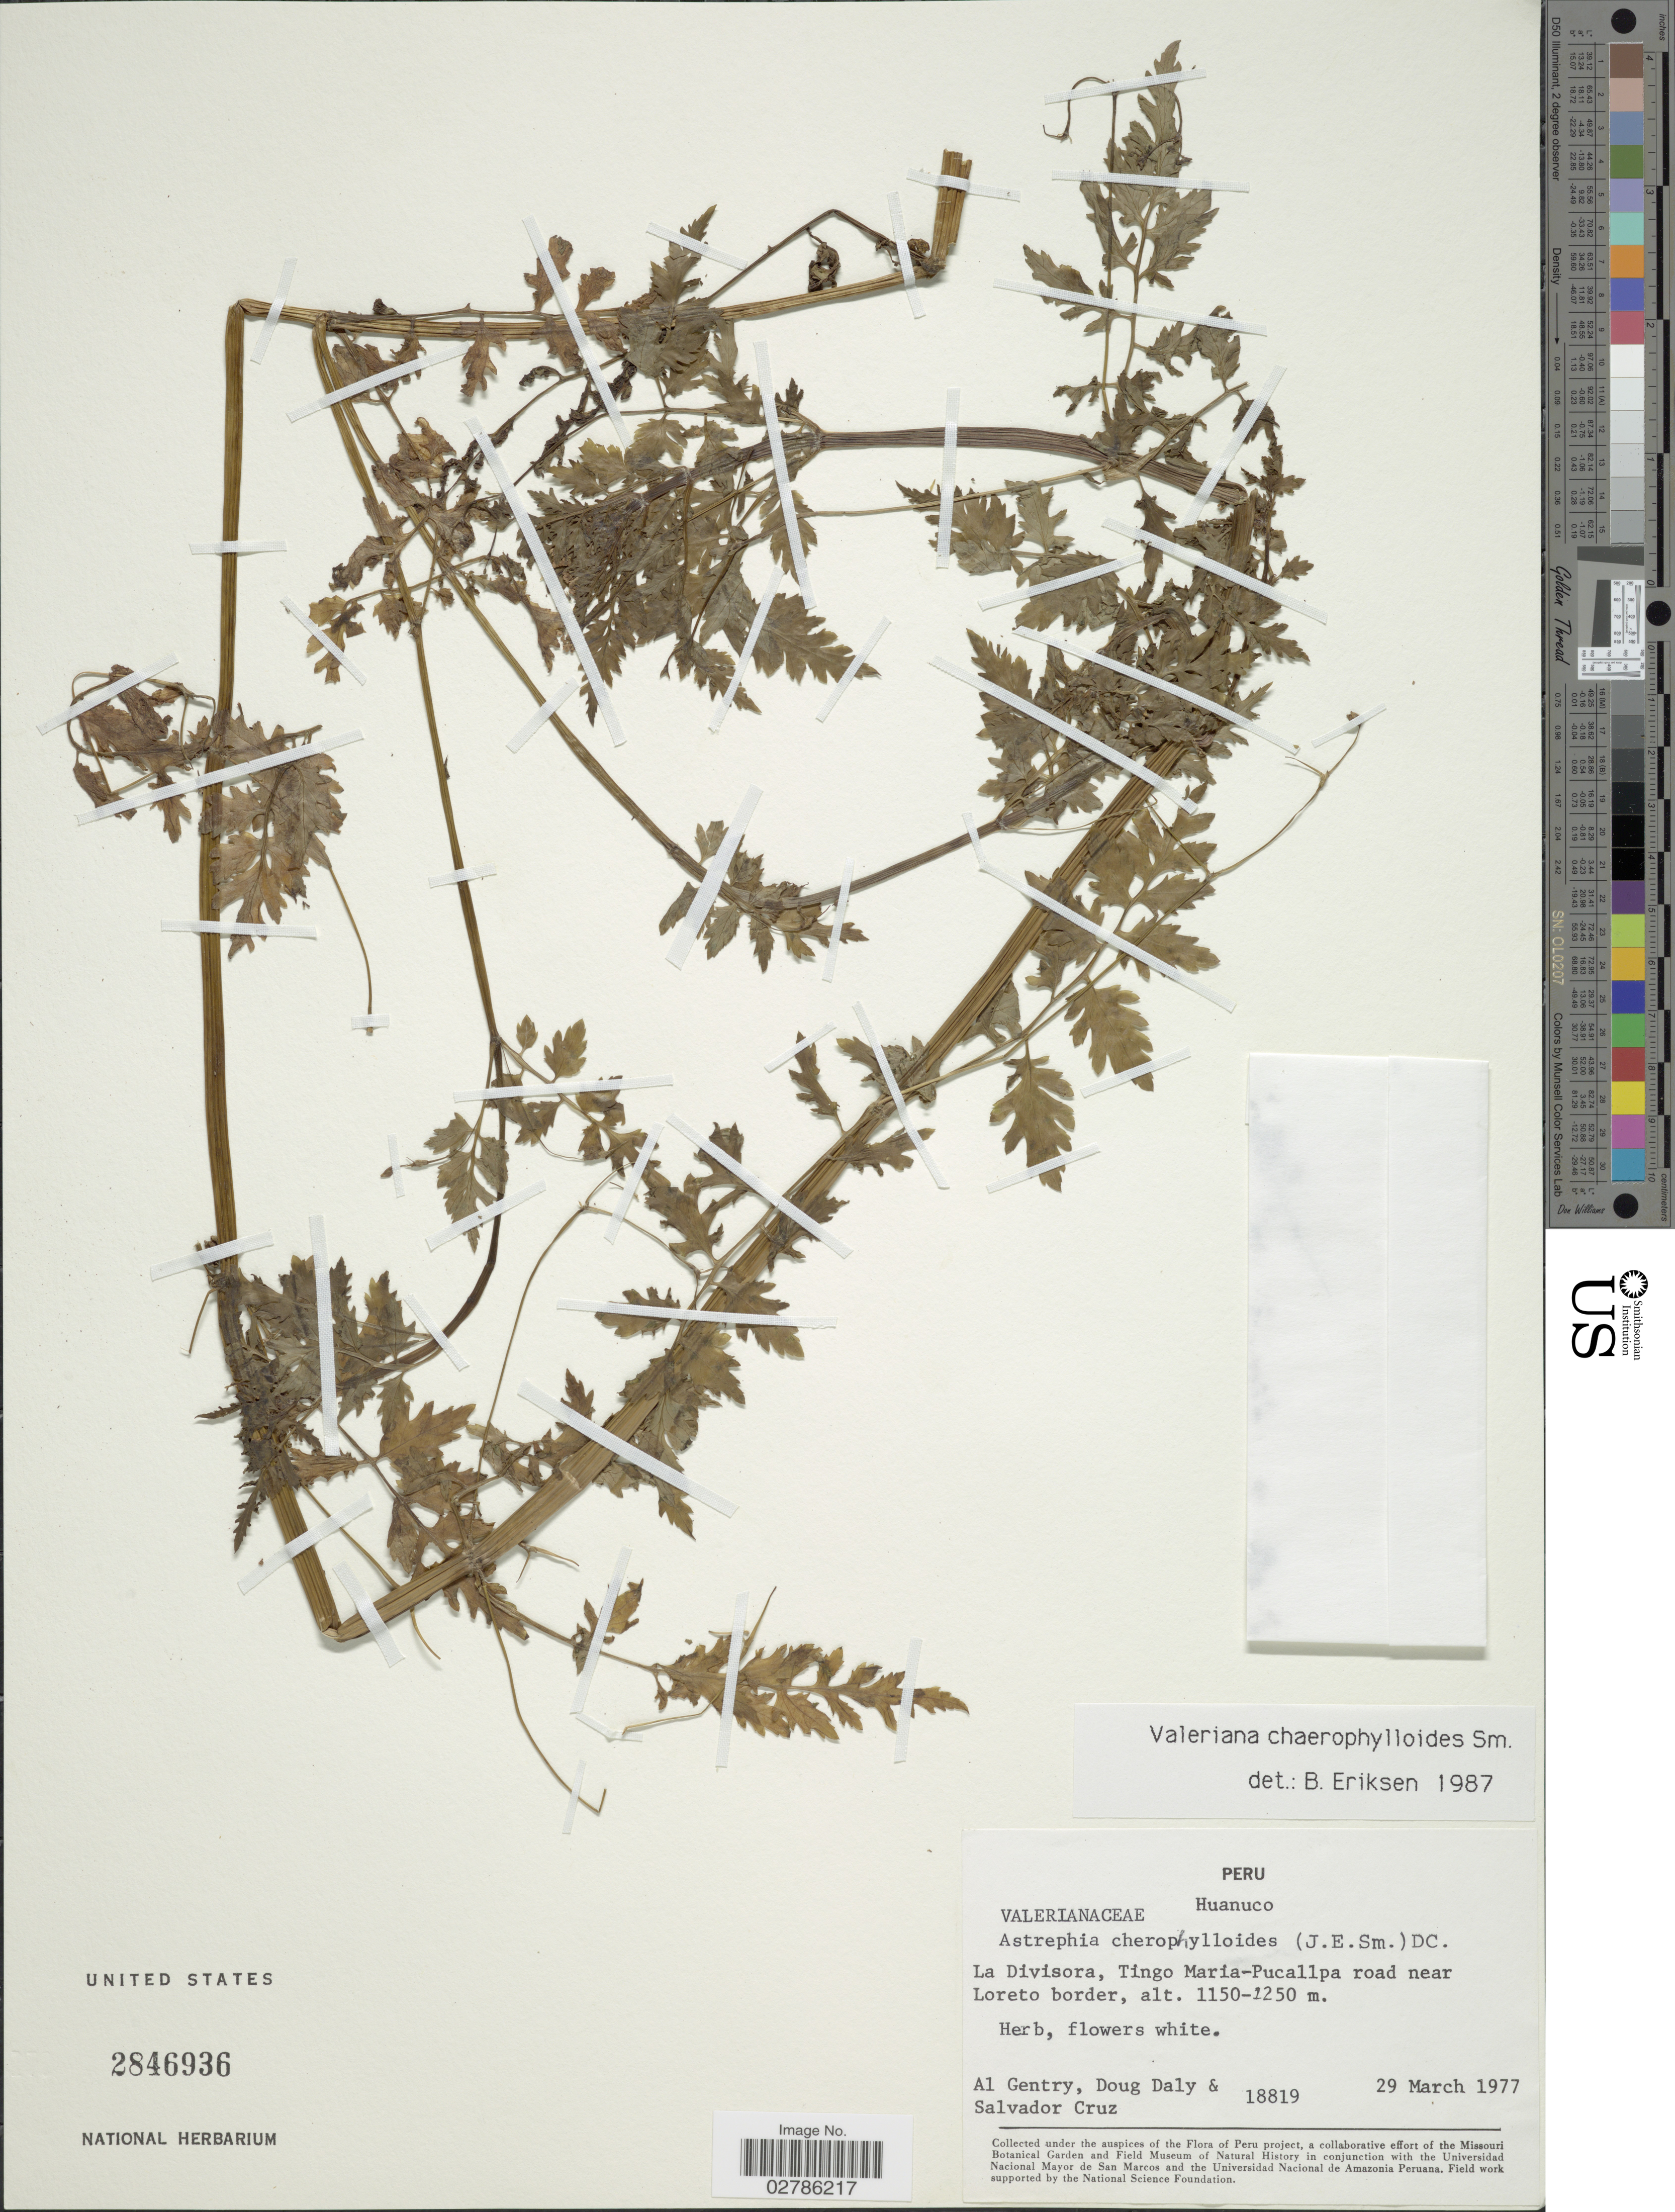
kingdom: Plantae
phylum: Tracheophyta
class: Magnoliopsida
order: Dipsacales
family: Caprifoliaceae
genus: Astrephia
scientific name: Astrephia chaerophylloides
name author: (Sm.) DC.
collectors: A. H. Gentry, D. C. Daly & S. Cruz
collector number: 18819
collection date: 1977-03-29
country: Peru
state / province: Huánuco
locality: La Divisora, Tingo Maria-Pucallpa road near Loreto border.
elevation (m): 1150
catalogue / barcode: US 2846936